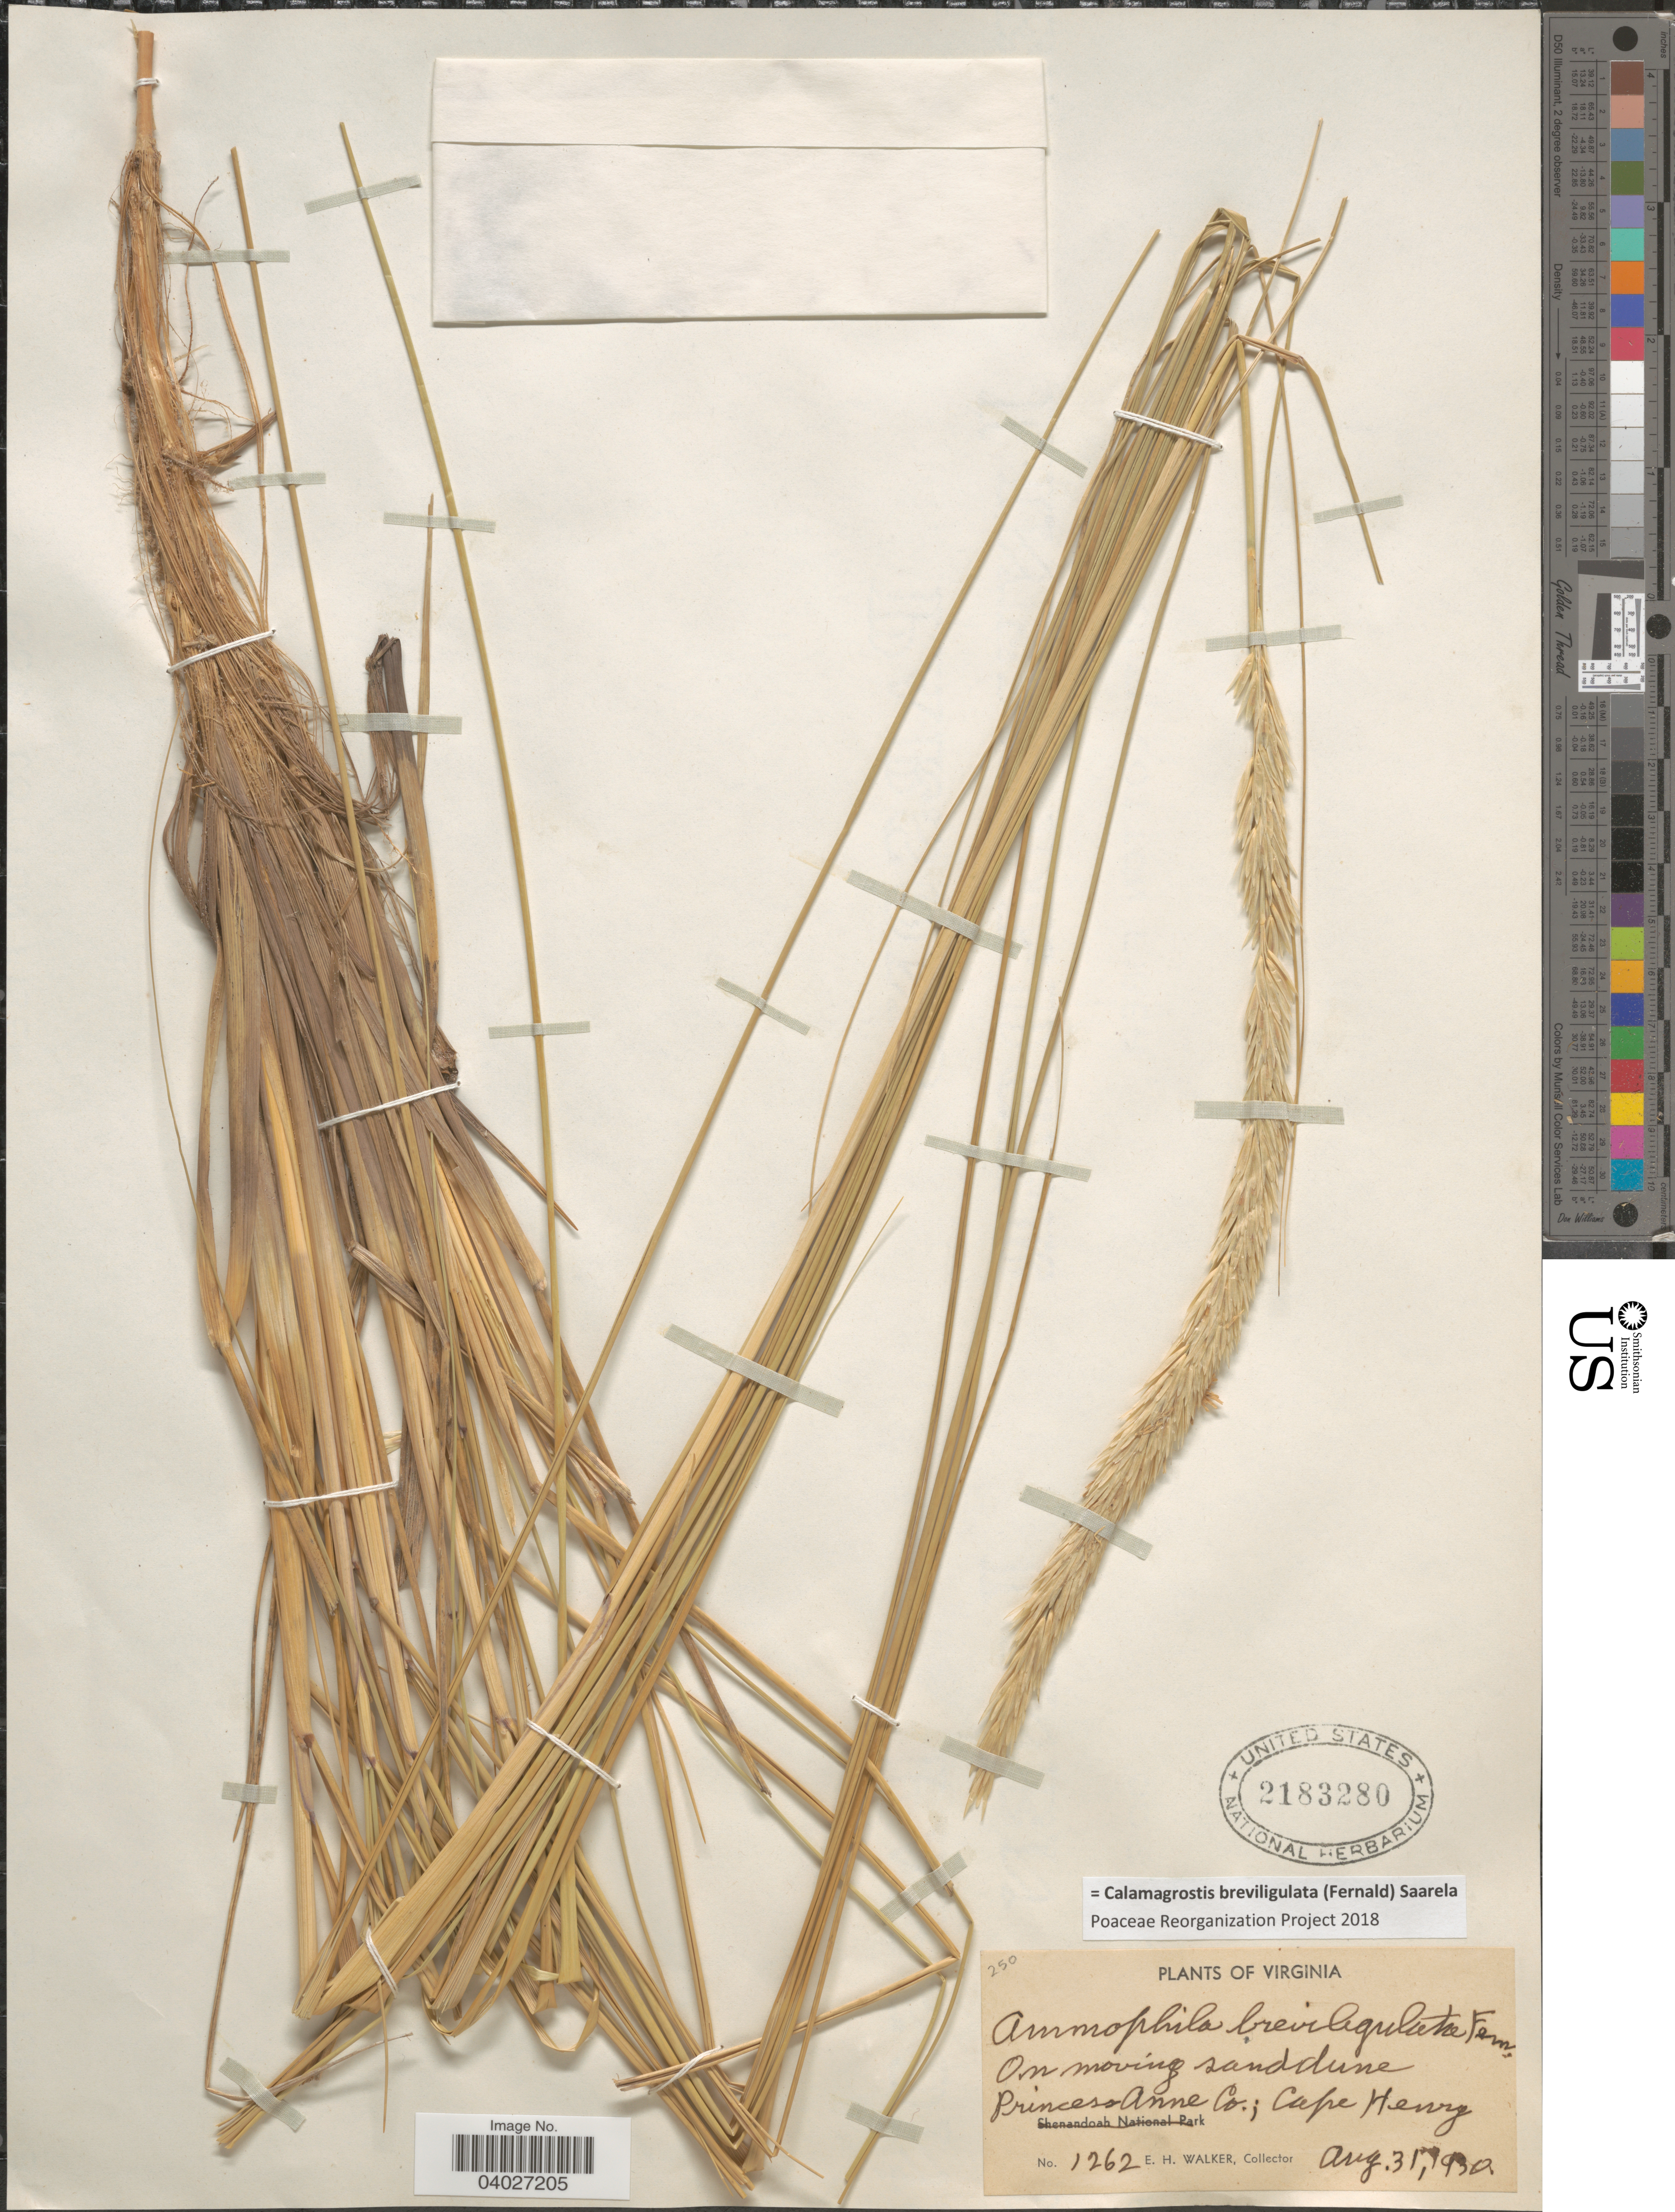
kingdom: Plantae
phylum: Tracheophyta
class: Liliopsida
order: Poales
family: Poaceae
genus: Calamagrostis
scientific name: Calamagrostis breviligulata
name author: (Fernald) Saarela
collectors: E. H. Walker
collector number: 1262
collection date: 1930-08-31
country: United States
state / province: Virginia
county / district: City of Virginia Beach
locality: Princess Anne (=historic county name)Co.; Cape Henry.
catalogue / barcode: US 2183280